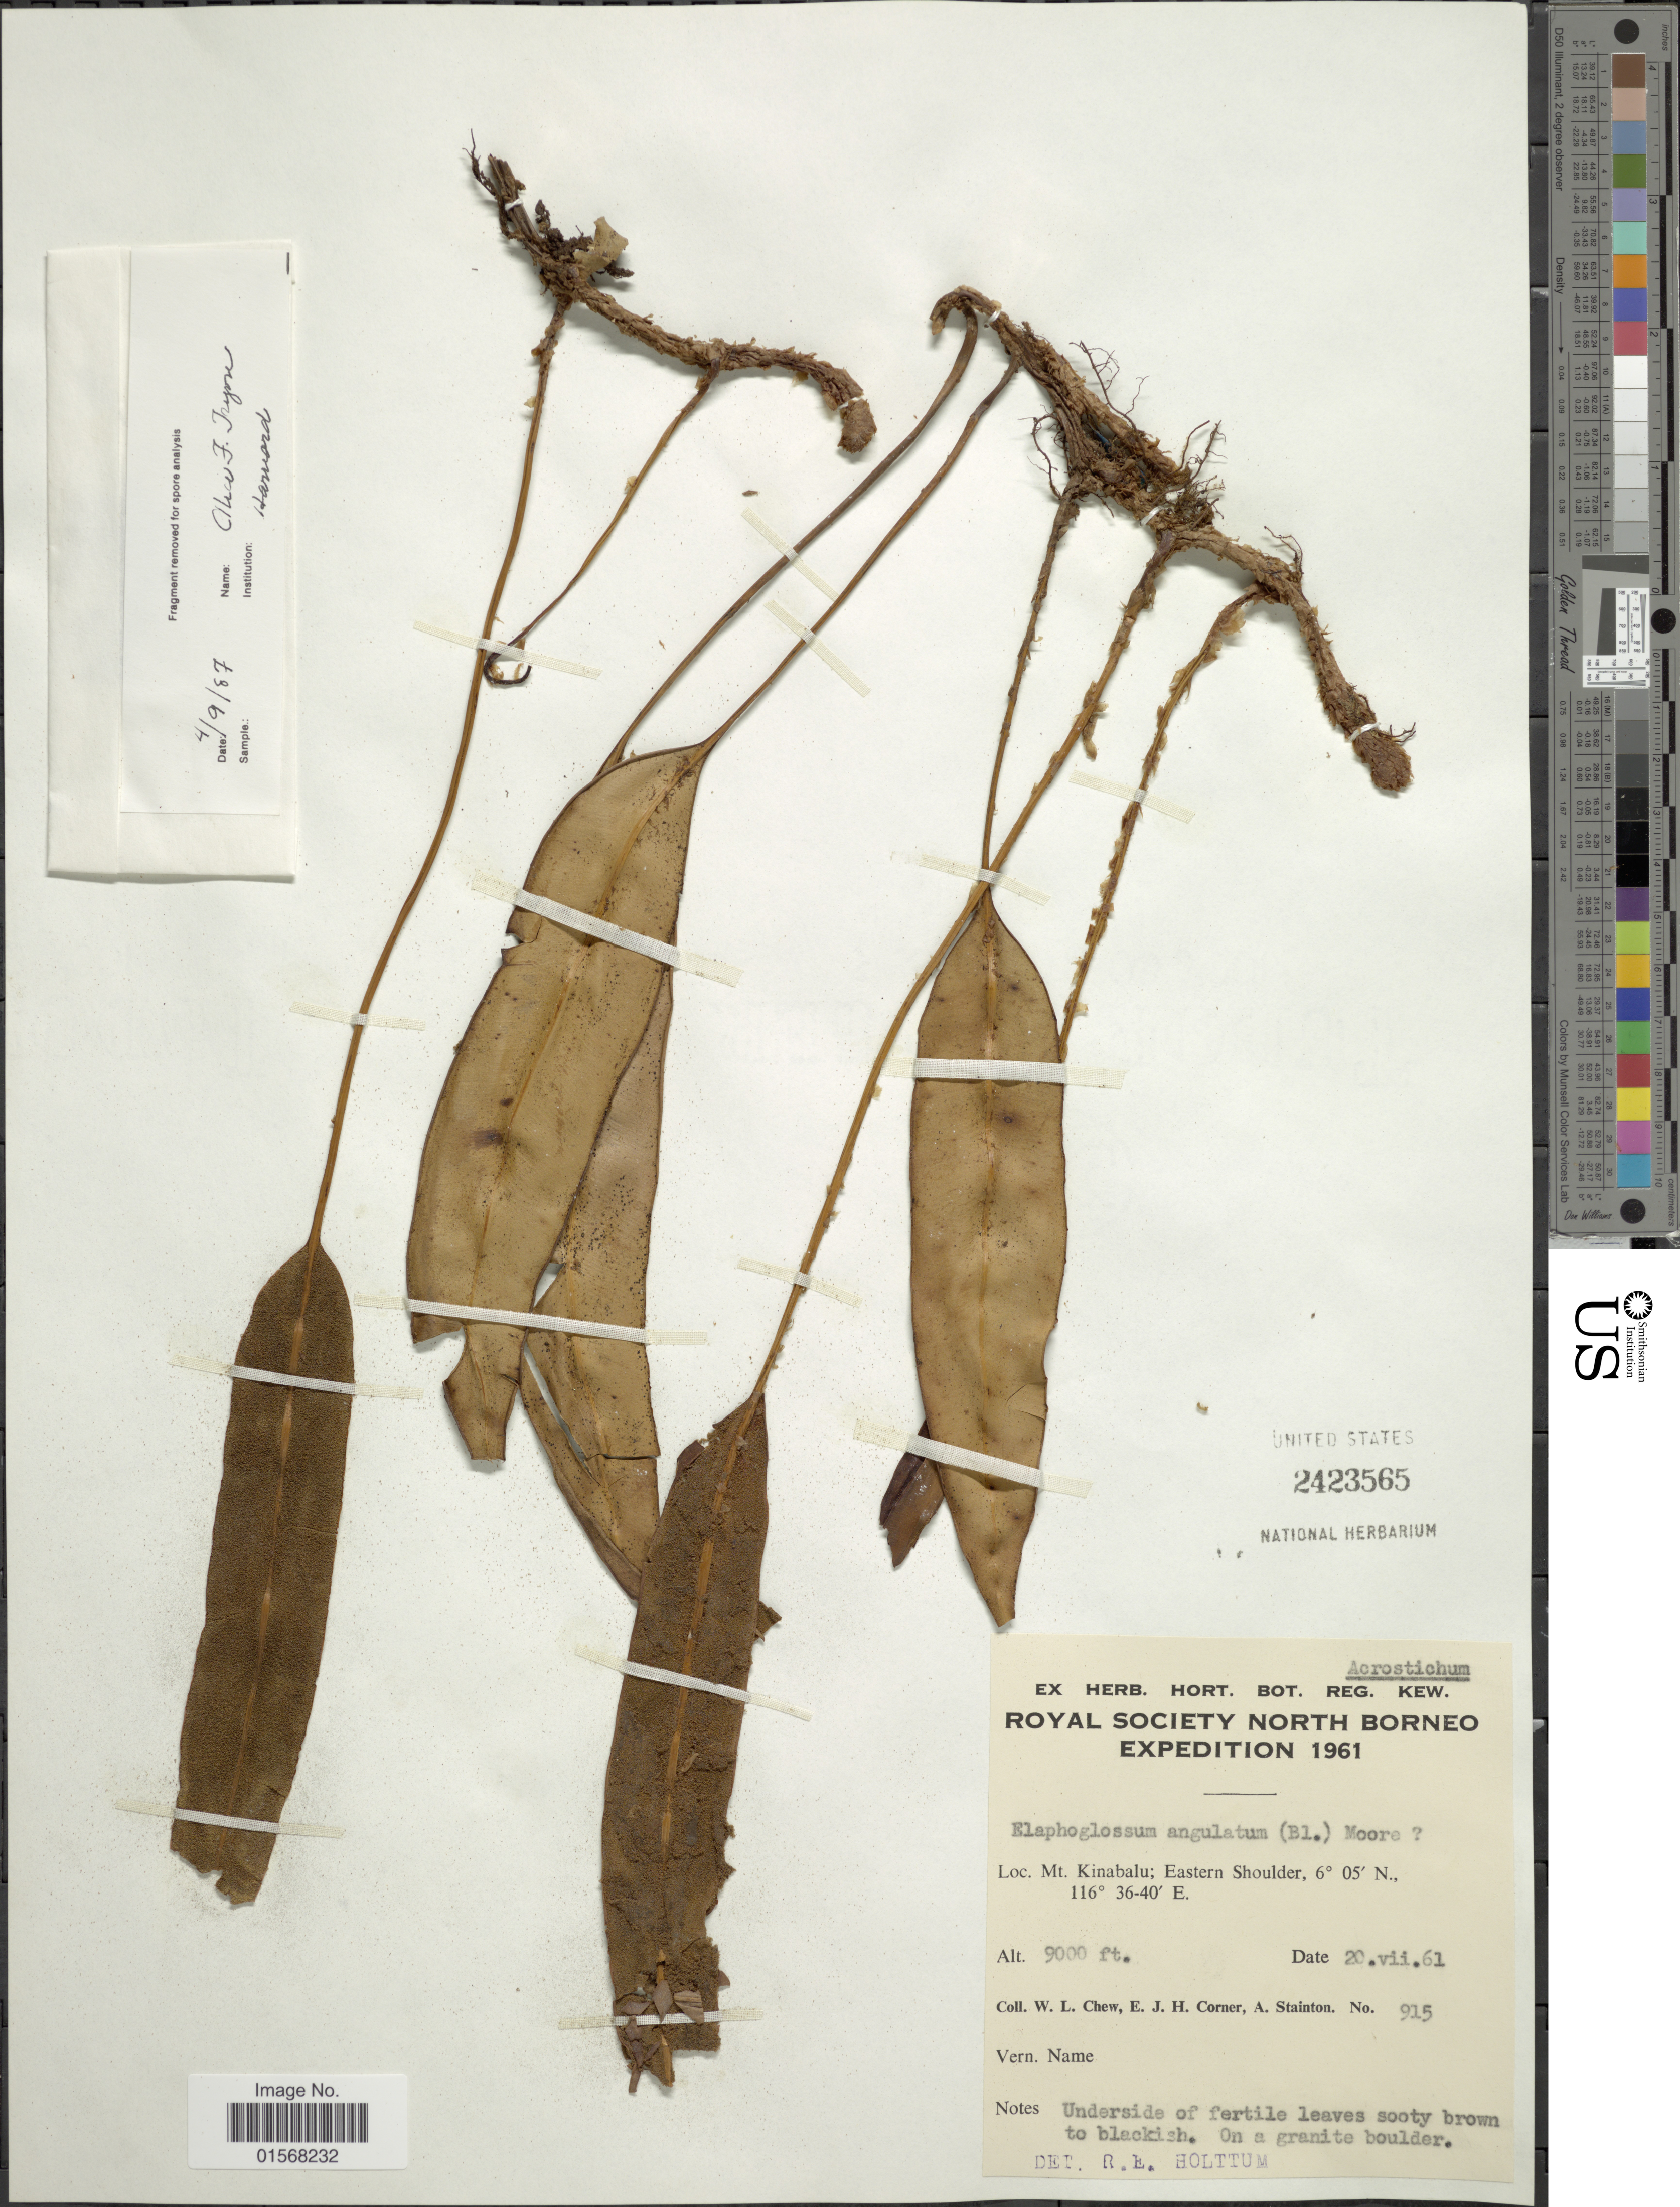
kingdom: Plantae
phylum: Tracheophyta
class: Polypodiopsida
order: Polypodiales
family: Dryopteridaceae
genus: Elaphoglossum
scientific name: Elaphoglossum angulatum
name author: (Blume) T. Moore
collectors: W. Chew, E. Corner & A. Stainton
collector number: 915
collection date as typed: Transcribed d/m/y: 20/7/61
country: Malaysia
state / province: Sabah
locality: Mt. Kinabalu; Eastern Shoulder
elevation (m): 2743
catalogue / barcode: US 2423565